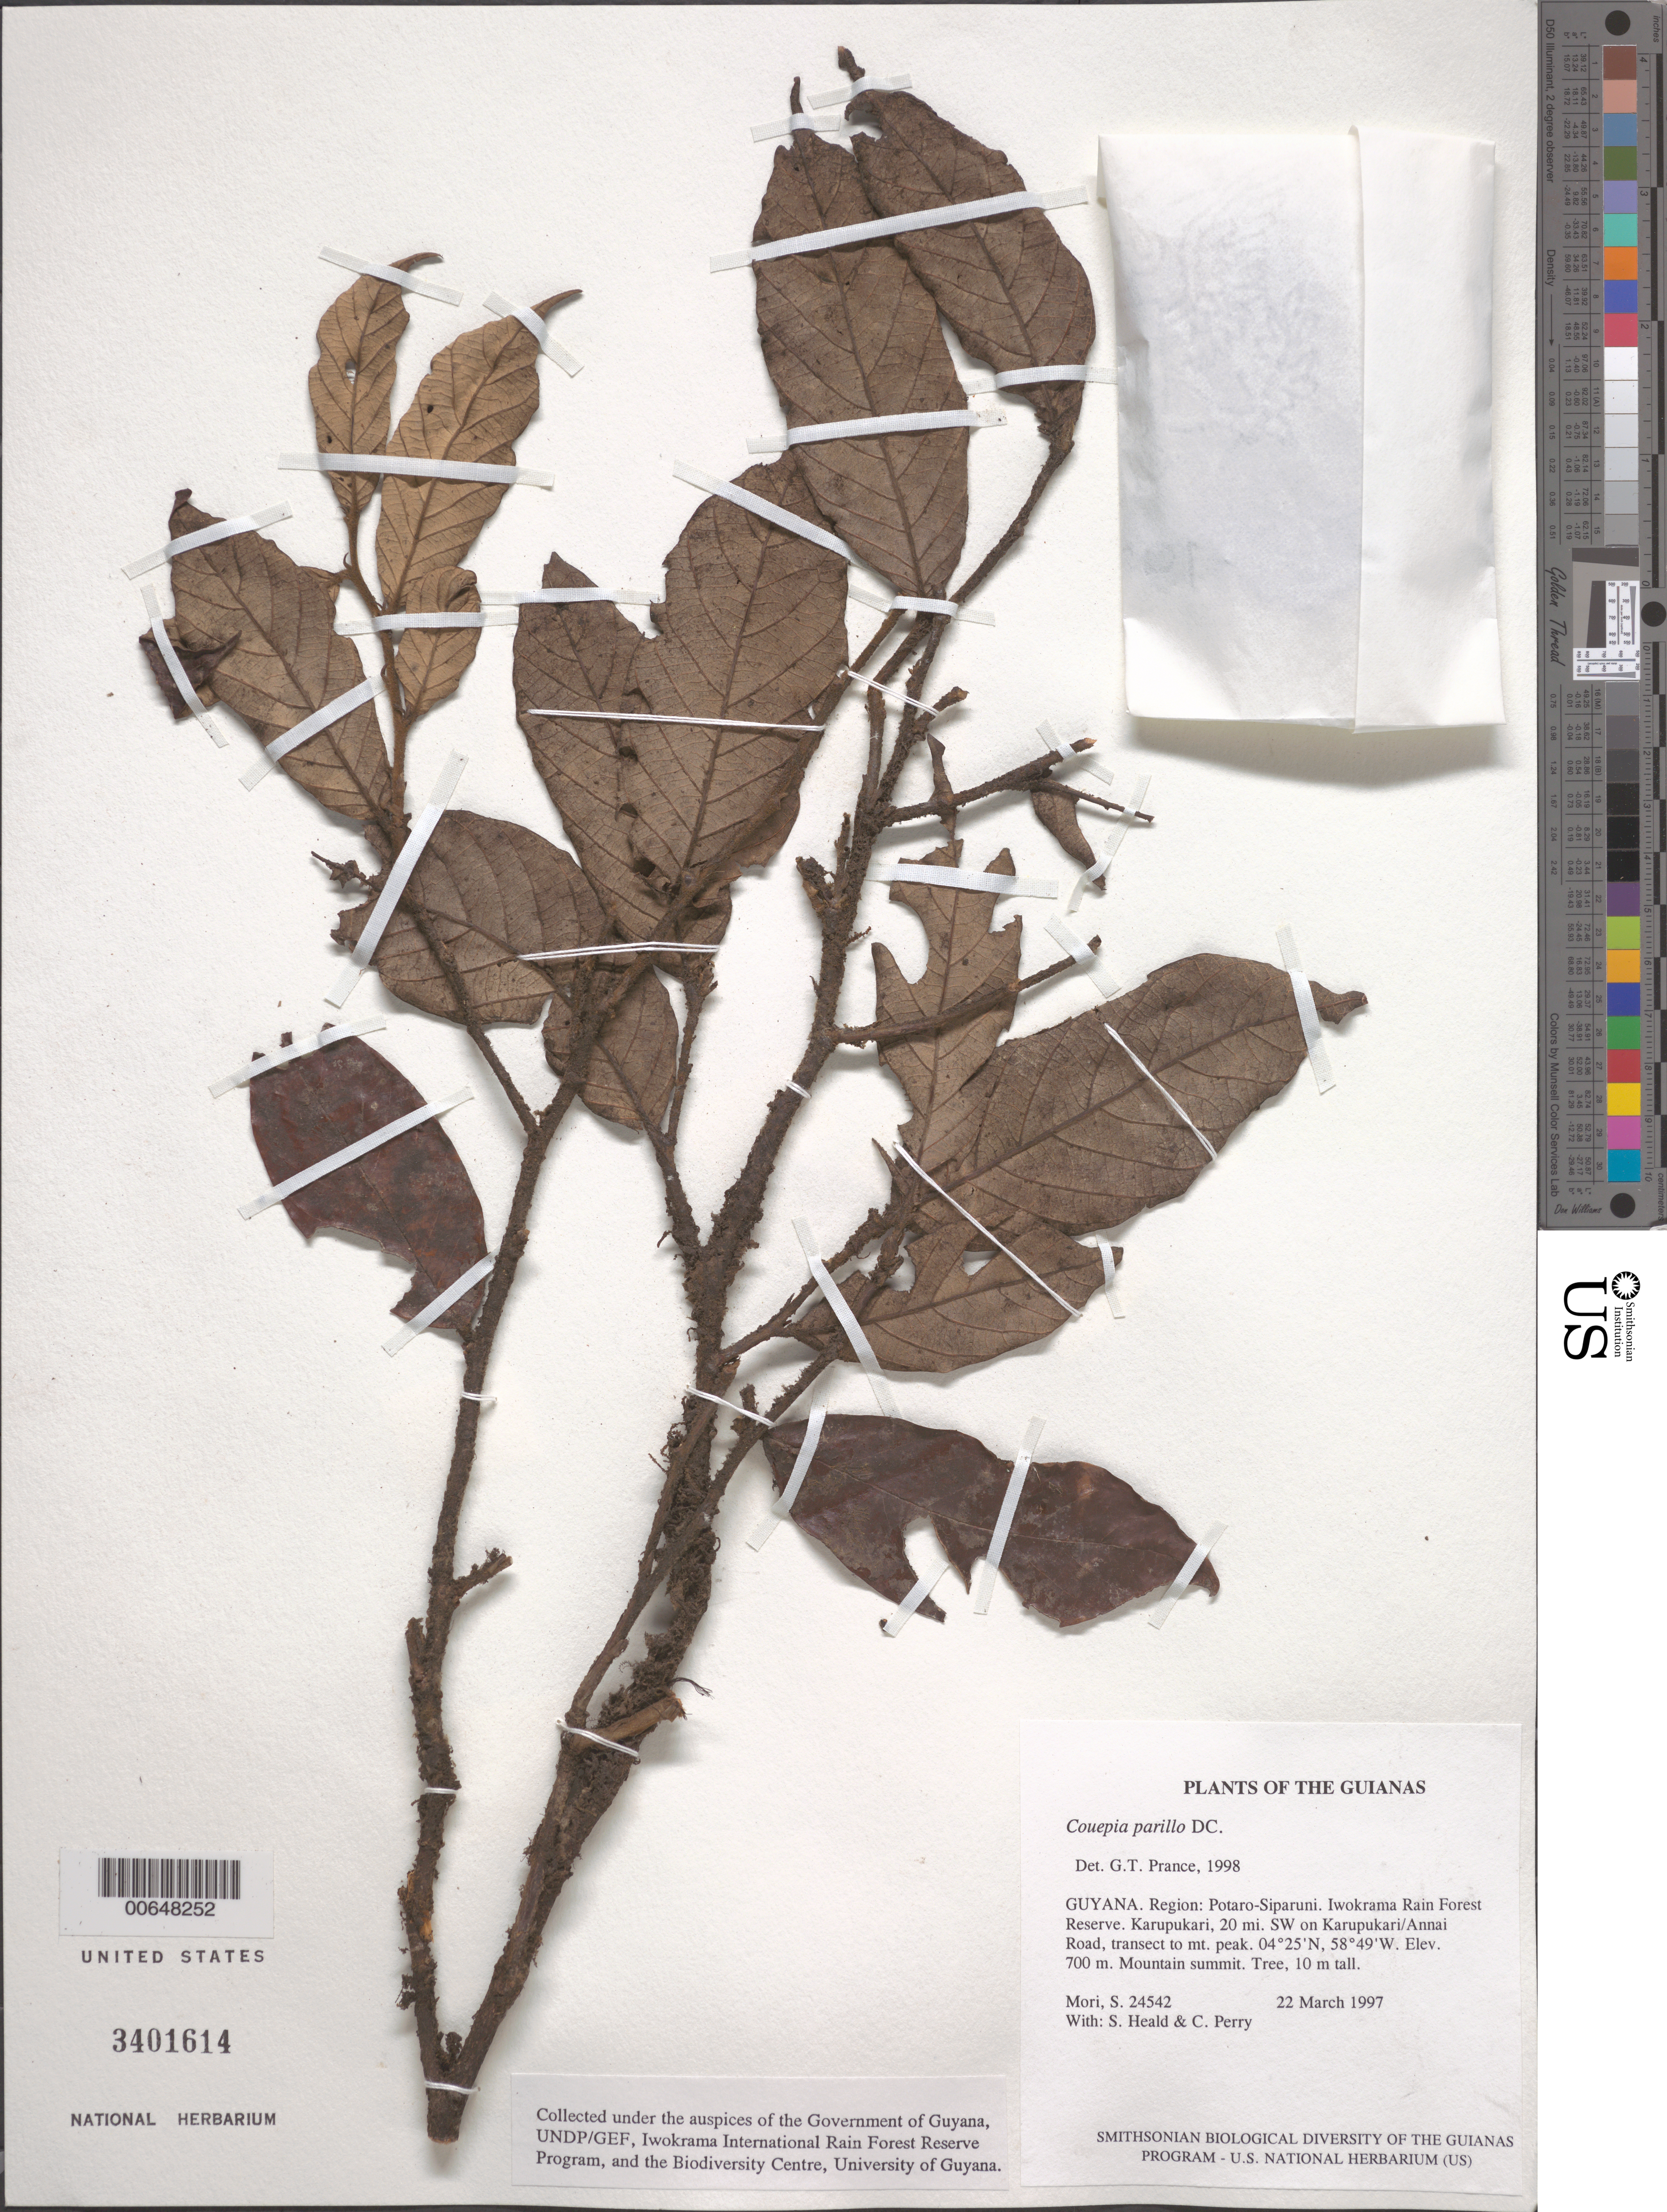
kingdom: Plantae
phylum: Tracheophyta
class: Magnoliopsida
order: Malpighiales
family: Chrysobalanaceae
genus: Gaulettia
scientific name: Gaulettia parillo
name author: (DC.) Sothers & Prance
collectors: S. Mori, S. Heald & C. Perry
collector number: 24542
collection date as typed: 22 March 1997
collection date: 1997-03-22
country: Guyana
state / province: Potaro-Siparuni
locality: Iwokrama Rain Forest Reserve. Karupukari, 20 mi. SW on Karupukari/Annai Road, transect to mt. peak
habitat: Mountain summit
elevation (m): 700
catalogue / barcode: US 3401614